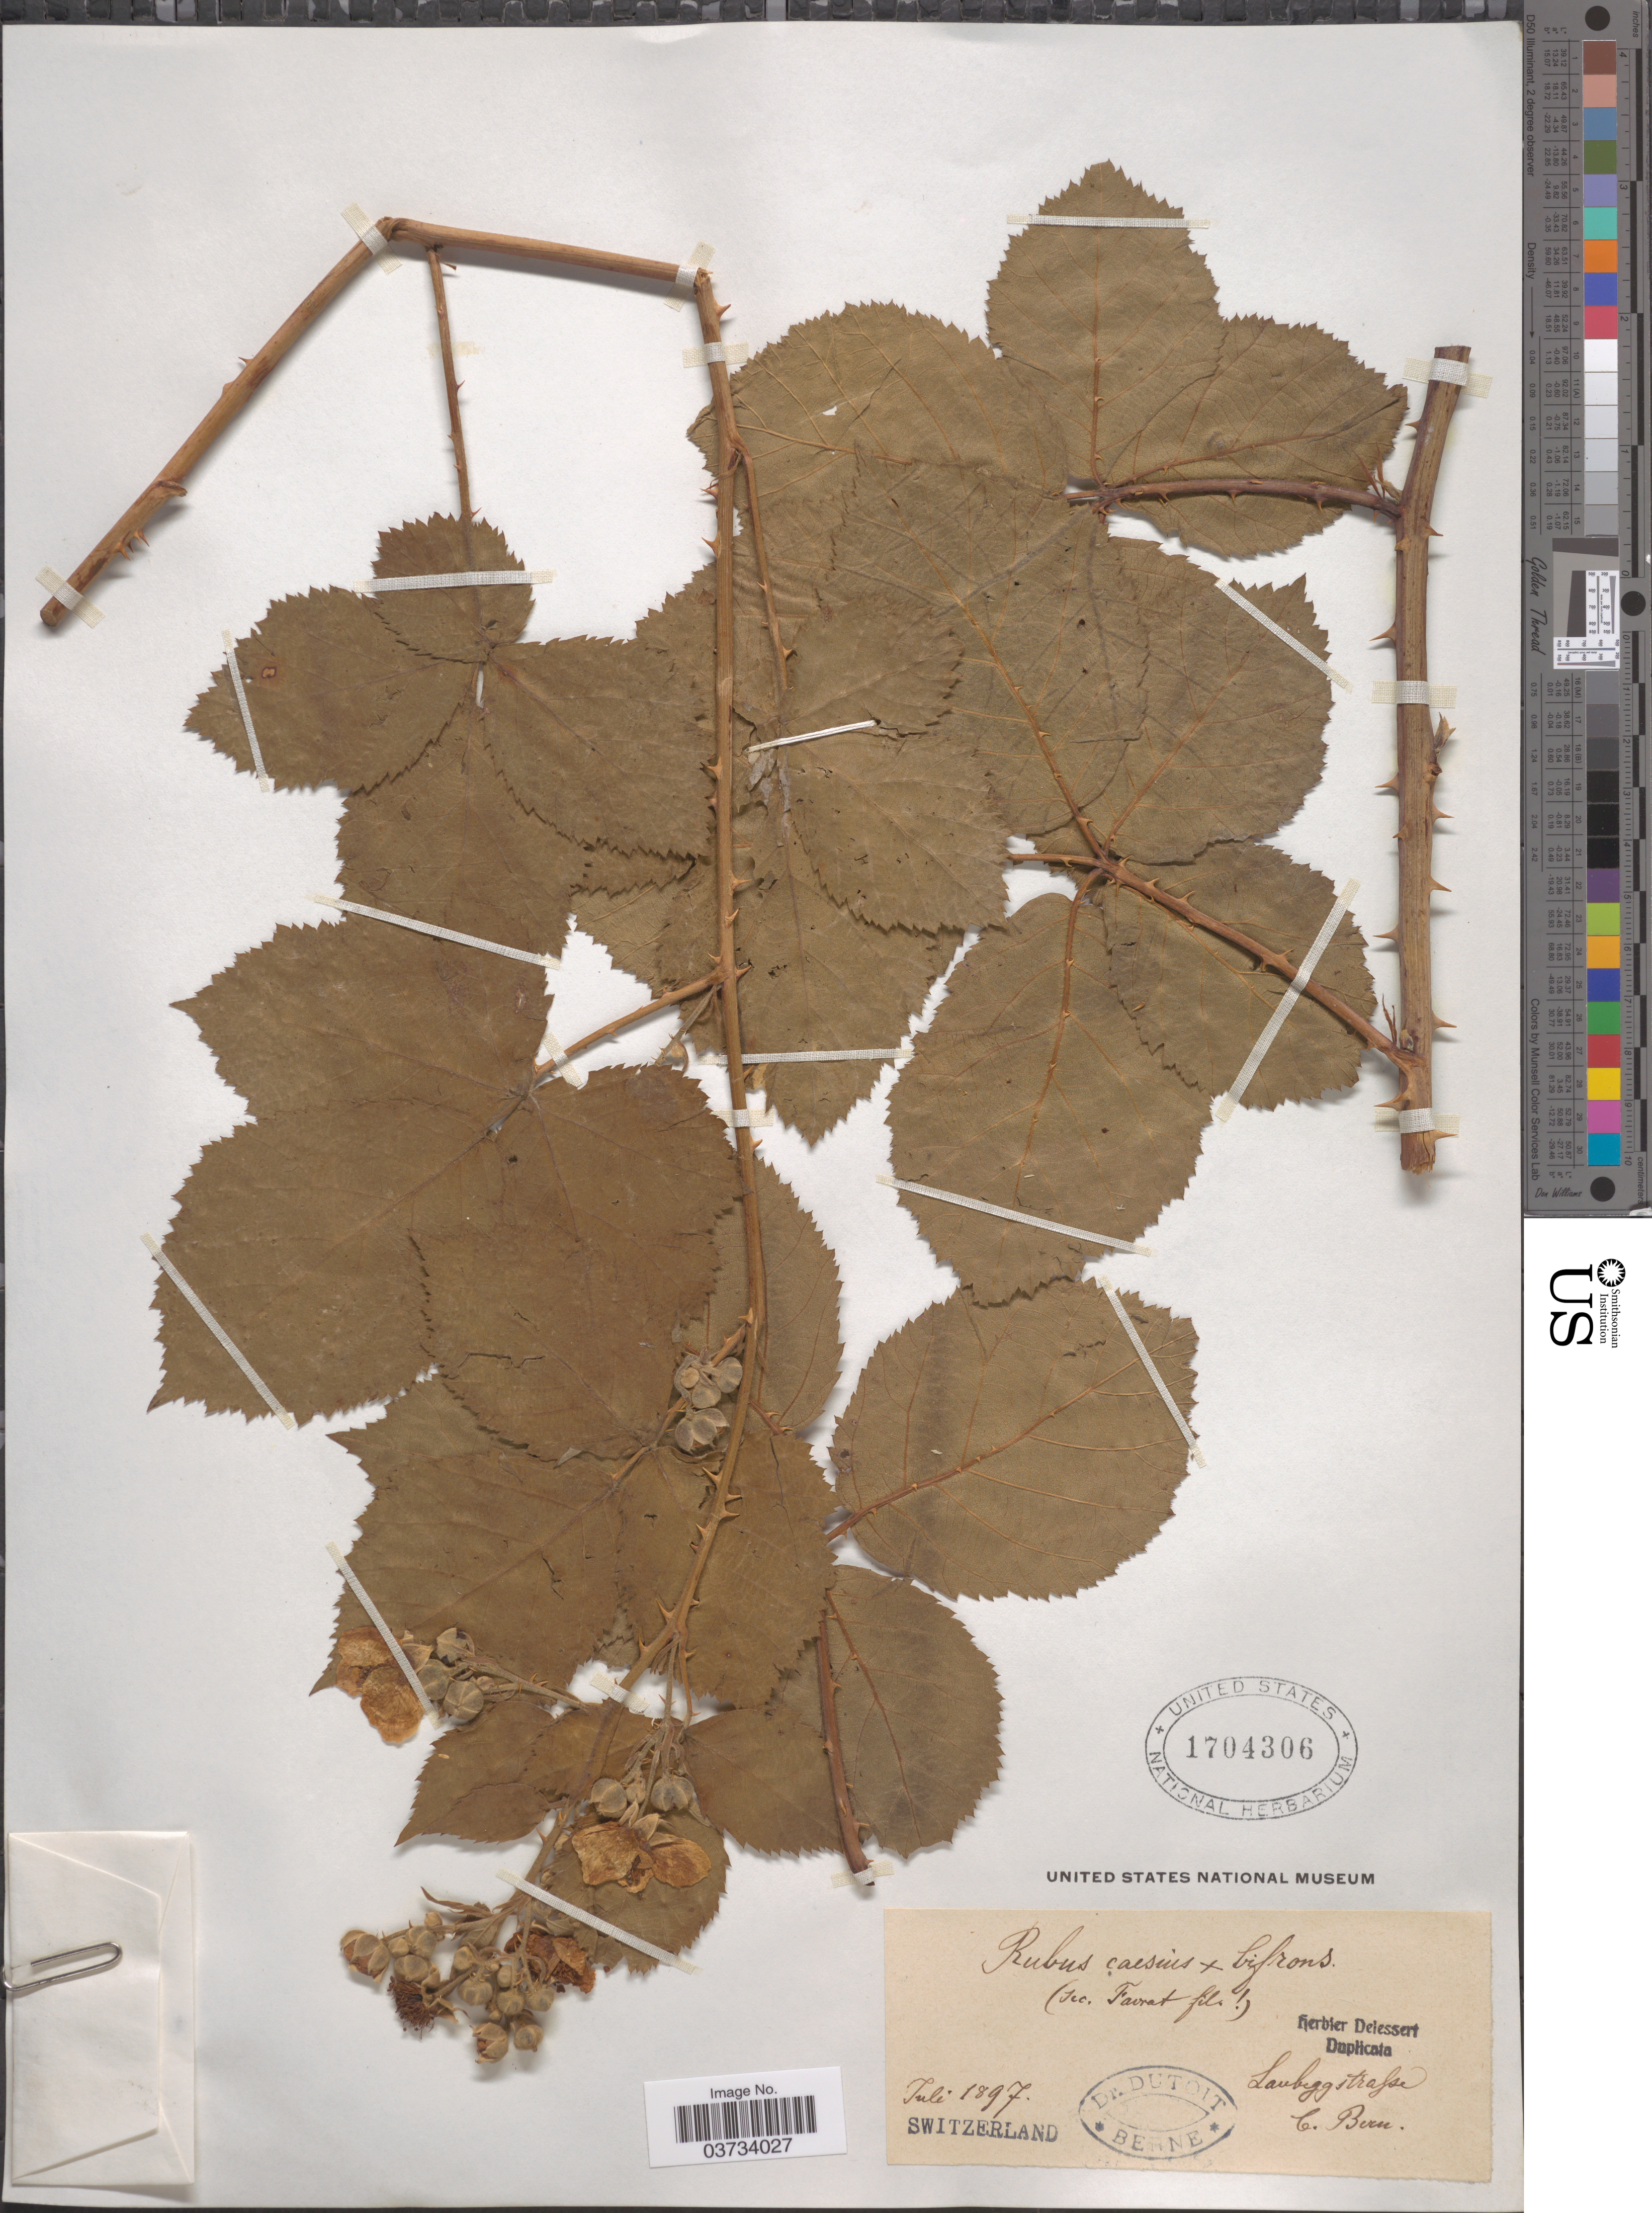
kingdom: Plantae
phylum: Tracheophyta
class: Magnoliopsida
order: Rosales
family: Rosaceae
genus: Rubus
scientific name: Rubus caesius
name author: L.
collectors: Dutoit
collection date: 1897-07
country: Switzerland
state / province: Bern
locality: Laubeggstrasse. C. Bern.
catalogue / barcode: US 1704306